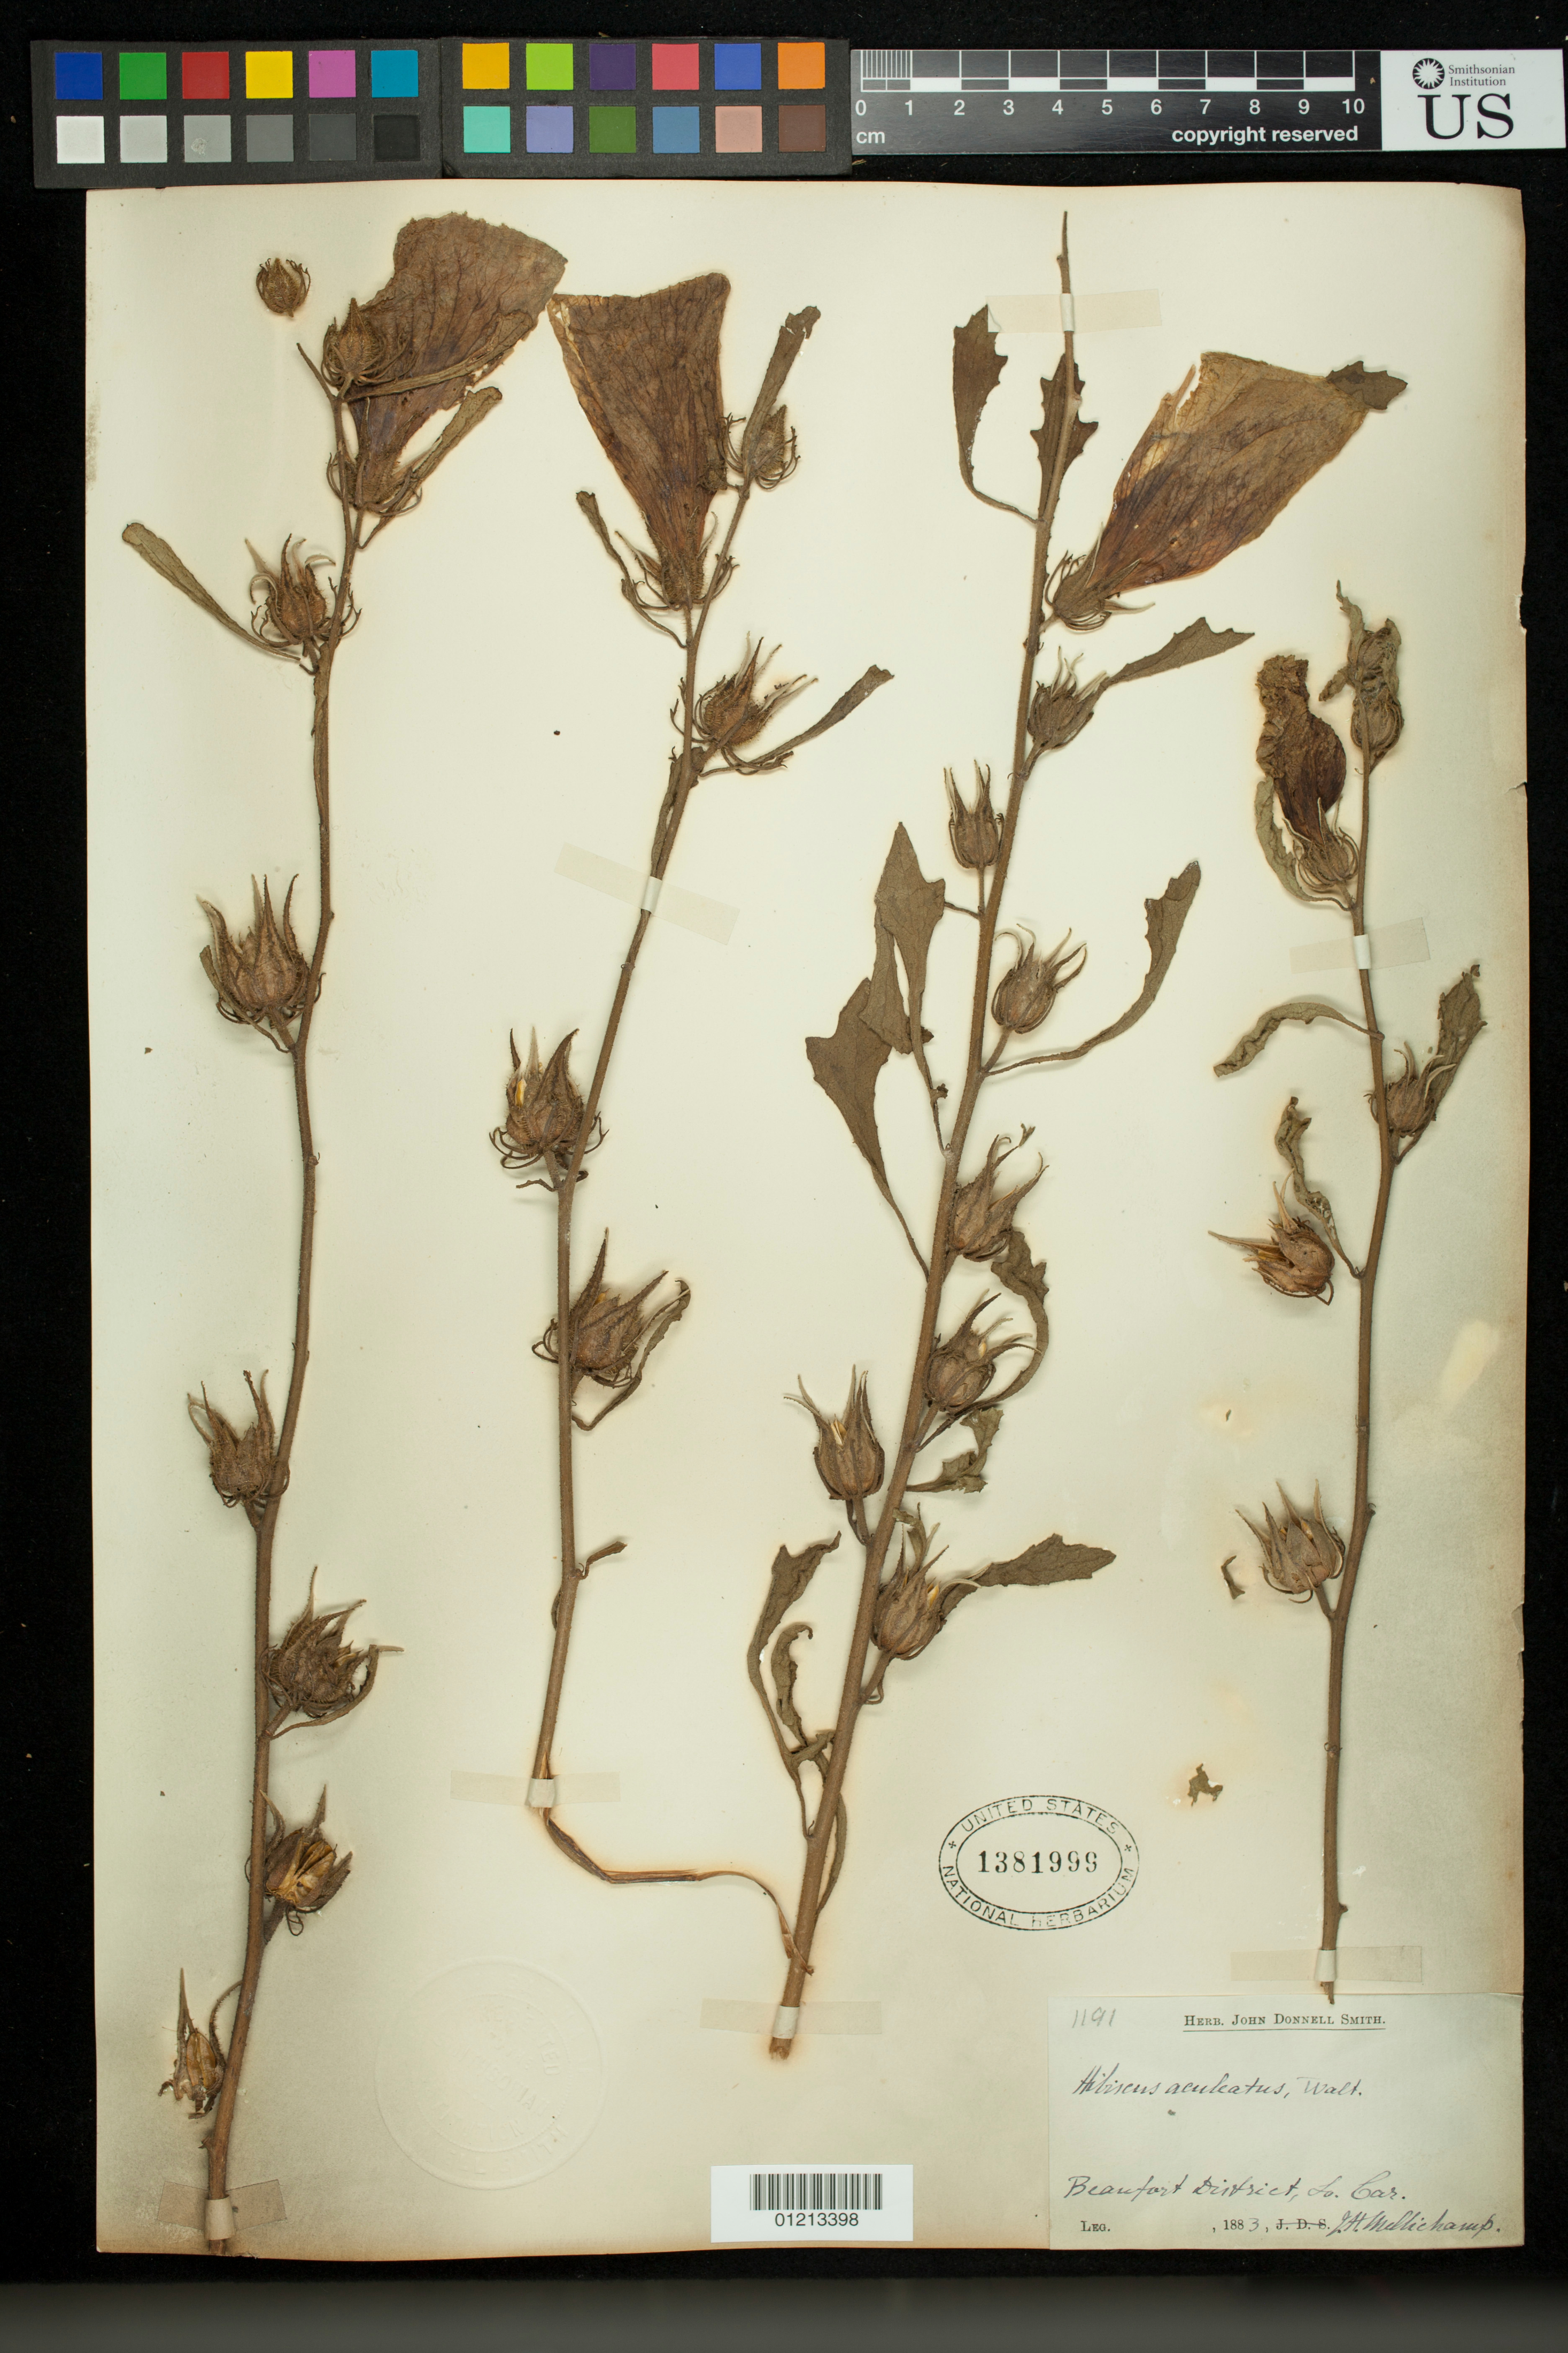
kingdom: Plantae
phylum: Tracheophyta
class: Magnoliopsida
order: Malvales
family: Malvaceae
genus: Sabdariffa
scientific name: Sabdariffa aculeata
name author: (Walter) M.M. Hanes & R.L. Barrett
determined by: Dorr, Laurence J., Curator (BOT), Smithsonian Institution - National Museum of Natural History (UNITED STATES)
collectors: J. H. Mellichamp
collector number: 1191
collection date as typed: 1883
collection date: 1883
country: United States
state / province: South Carolina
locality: Beaufort District, So. Car.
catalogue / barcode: US 1381999